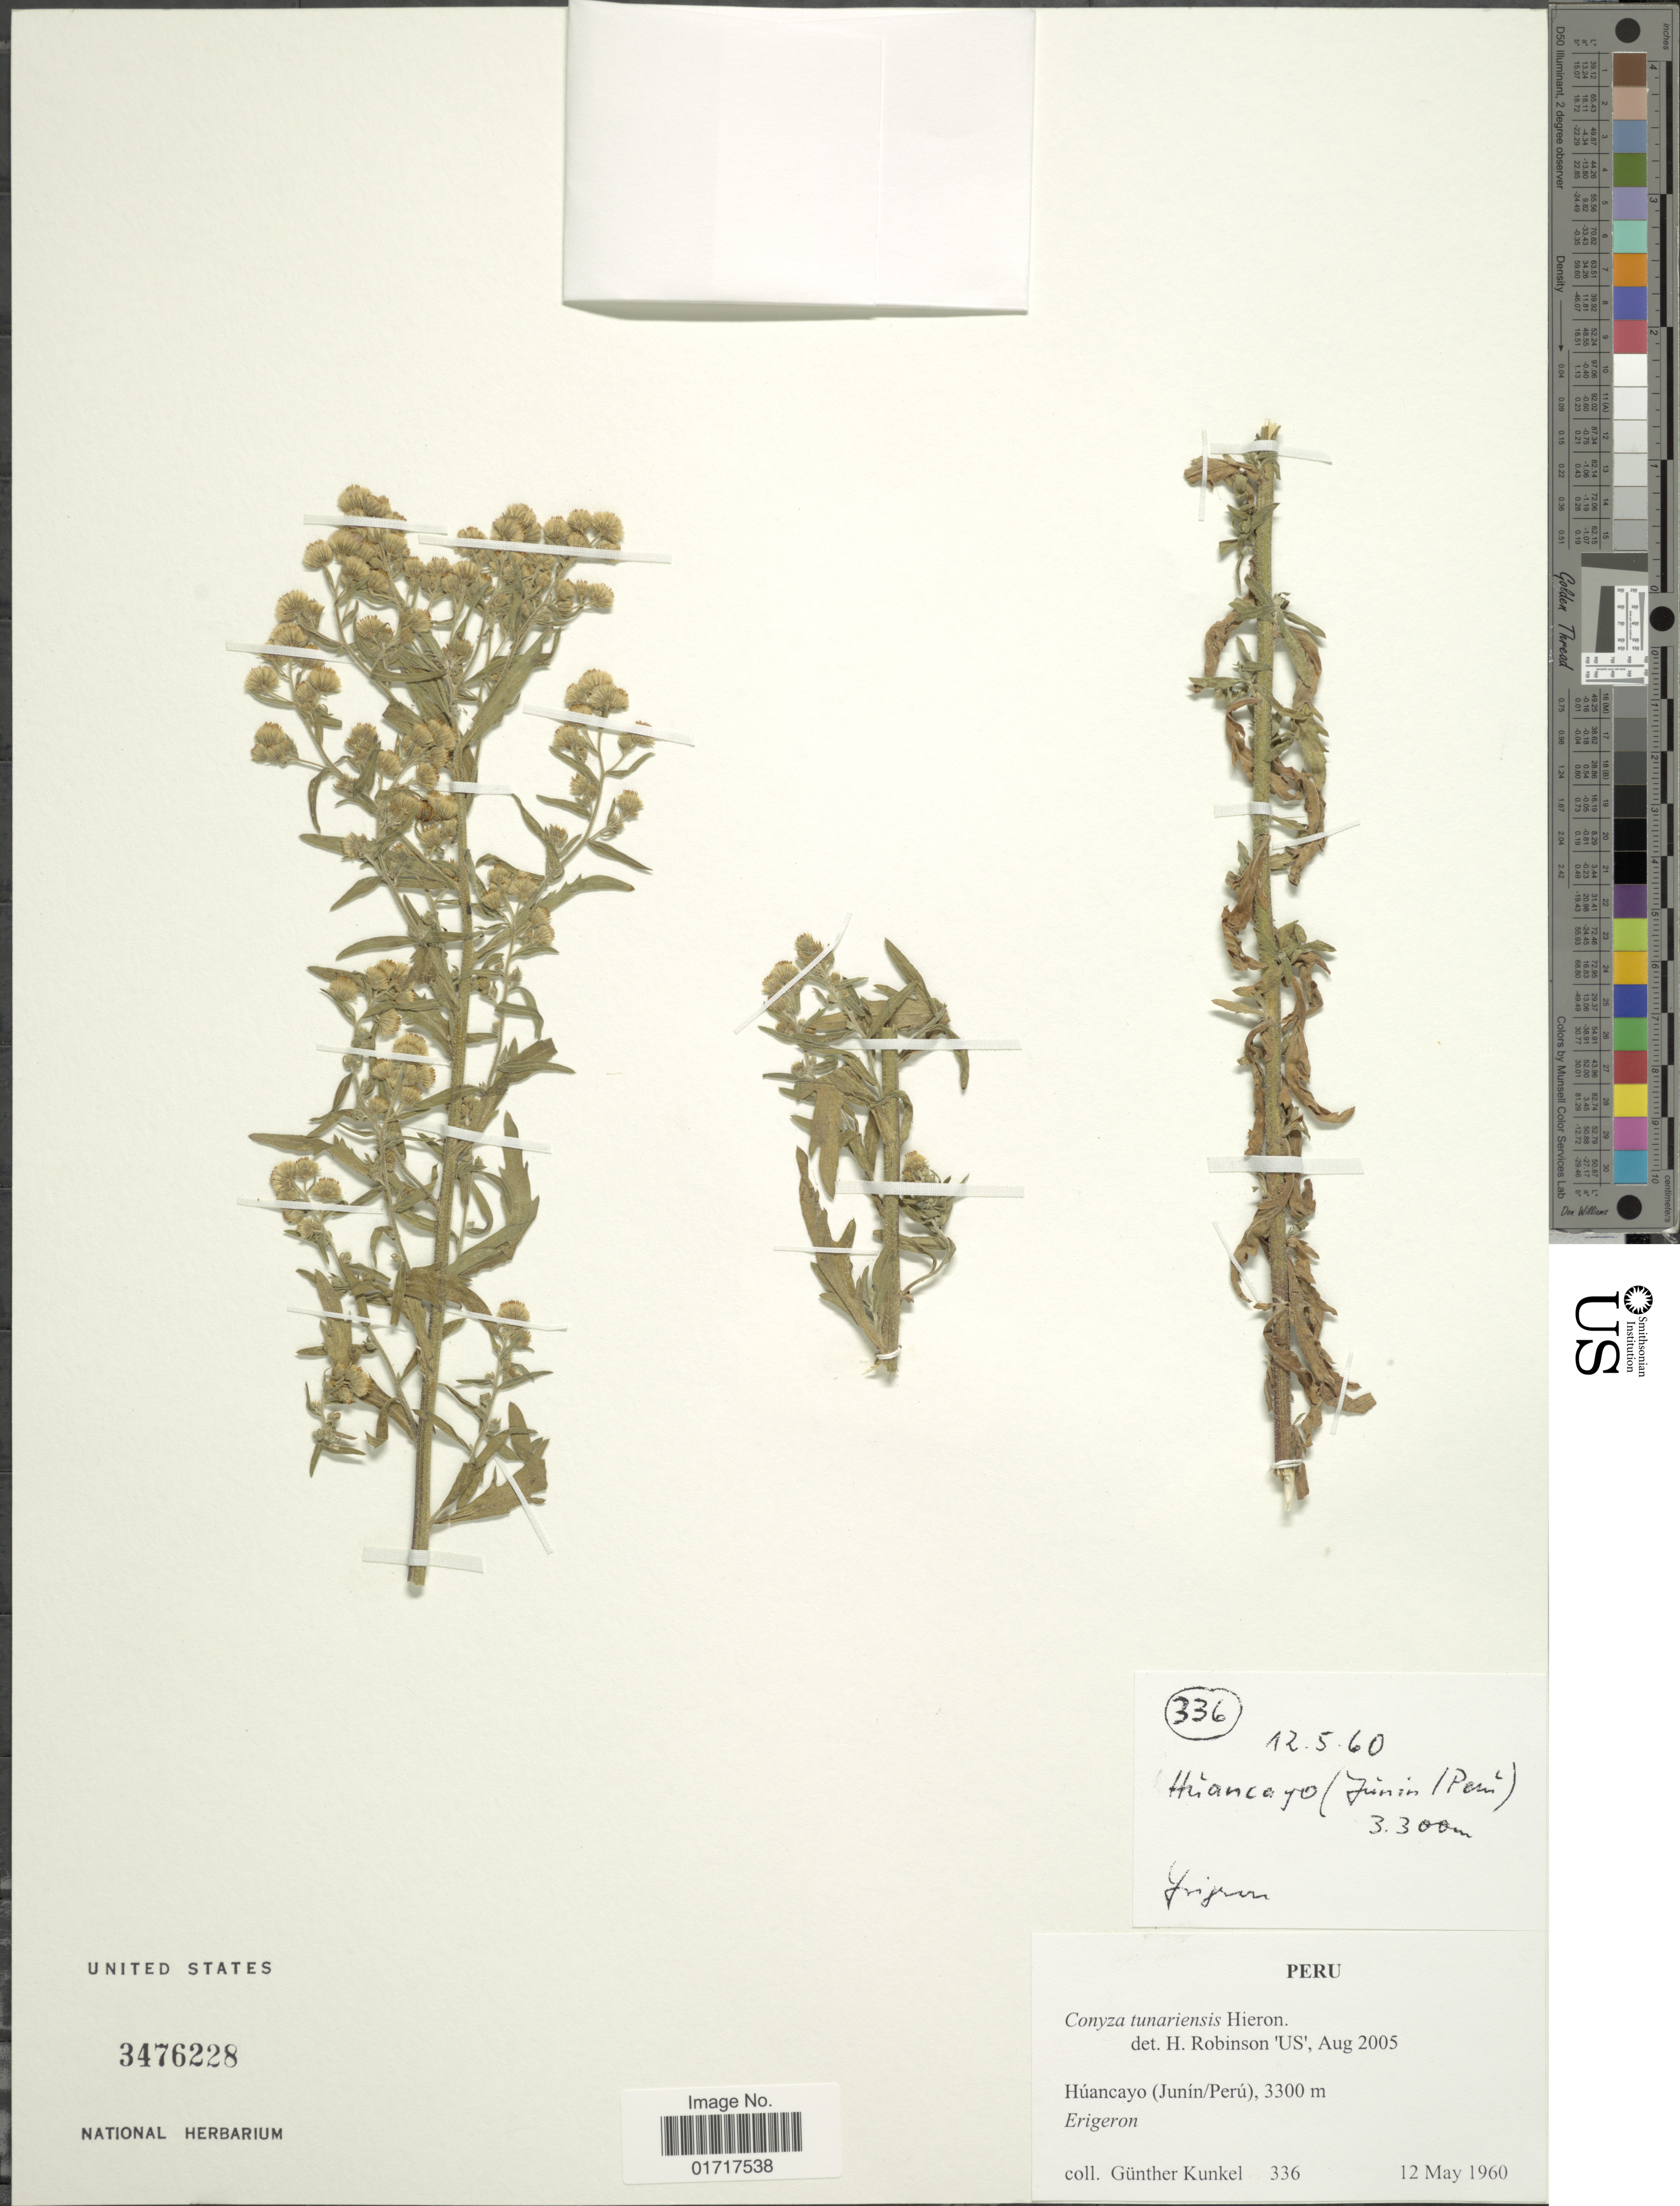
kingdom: Plantae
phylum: Tracheophyta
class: Magnoliopsida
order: Asterales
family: Asteraceae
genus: Conyza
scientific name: Conyza tunariensis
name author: (Kuntze) Zardini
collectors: G. Kunkel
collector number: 336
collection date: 1960-05-12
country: Peru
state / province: Junín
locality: Huancayo(Junin/peru).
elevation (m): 3300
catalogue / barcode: US 3476228